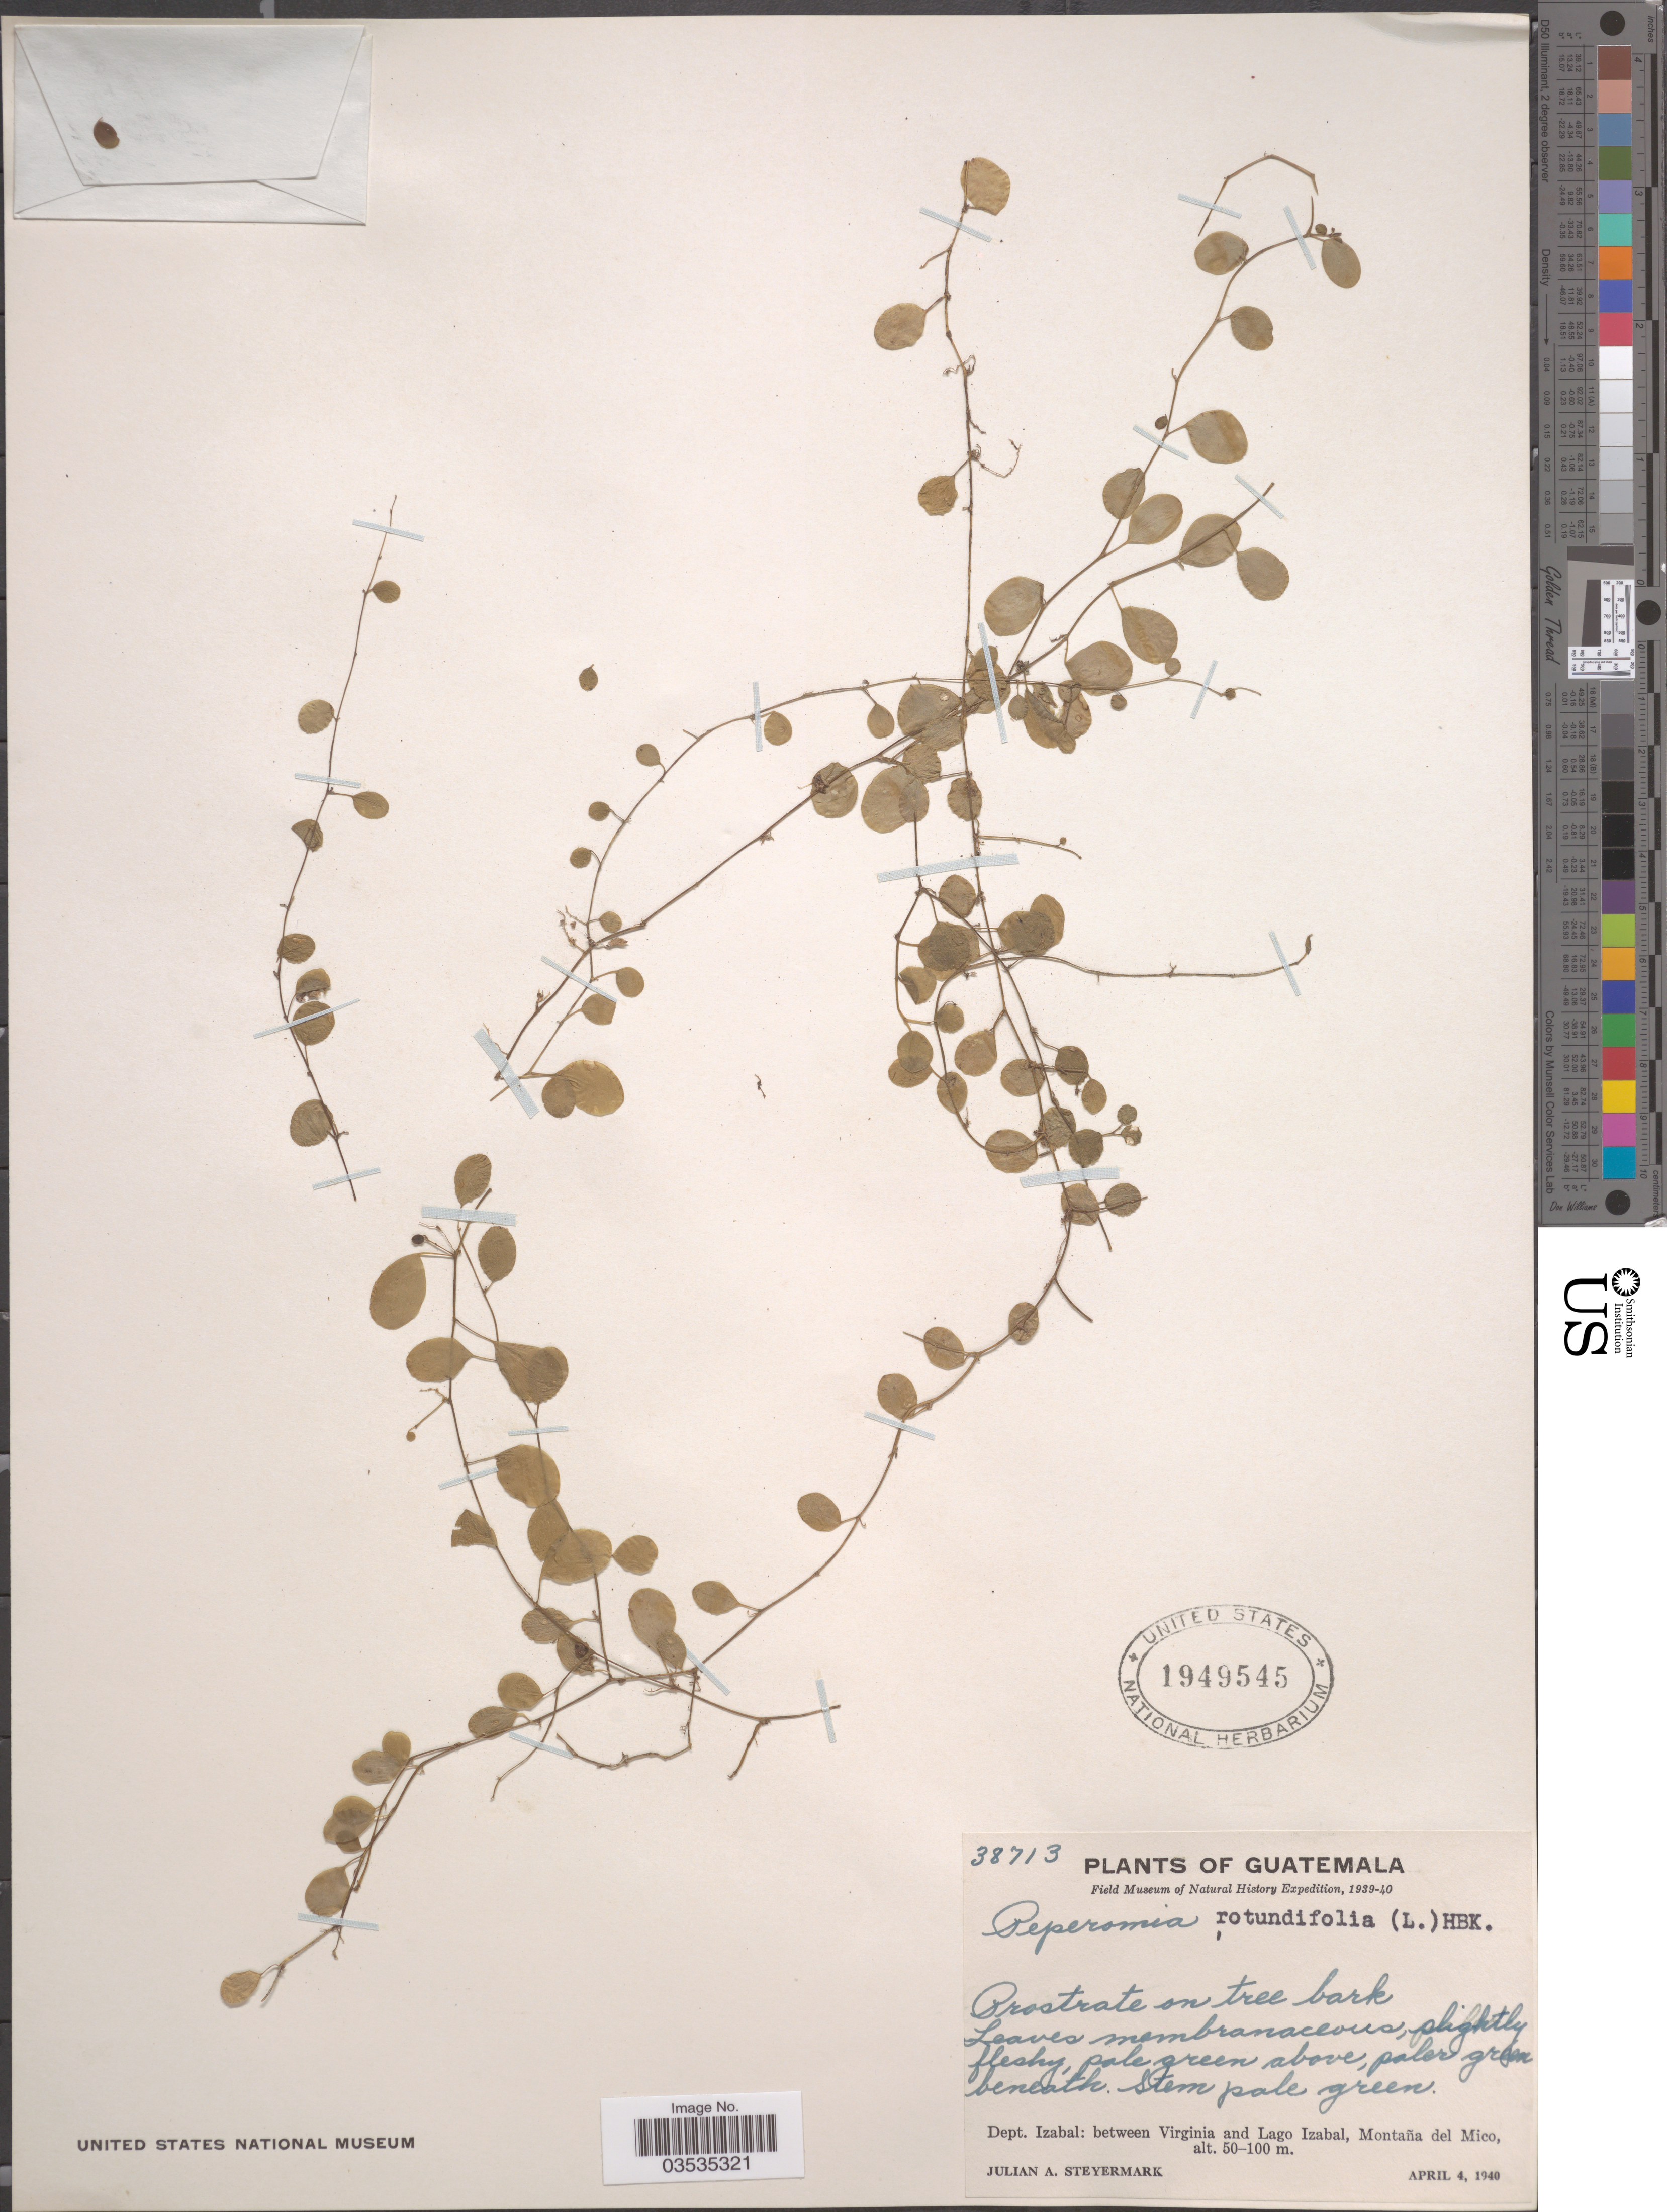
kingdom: Plantae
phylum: Tracheophyta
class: Magnoliopsida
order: Piperales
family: Piperaceae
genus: Peperomia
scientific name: Peperomia rotundifolia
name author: (L.) Kunth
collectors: J. Steyermark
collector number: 38713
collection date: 1940-04-04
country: Guatemala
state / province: Izabal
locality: Dept. Izabal: between Virginia and Lago Izabal, Montaña del Mico.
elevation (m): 50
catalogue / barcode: US 1949545